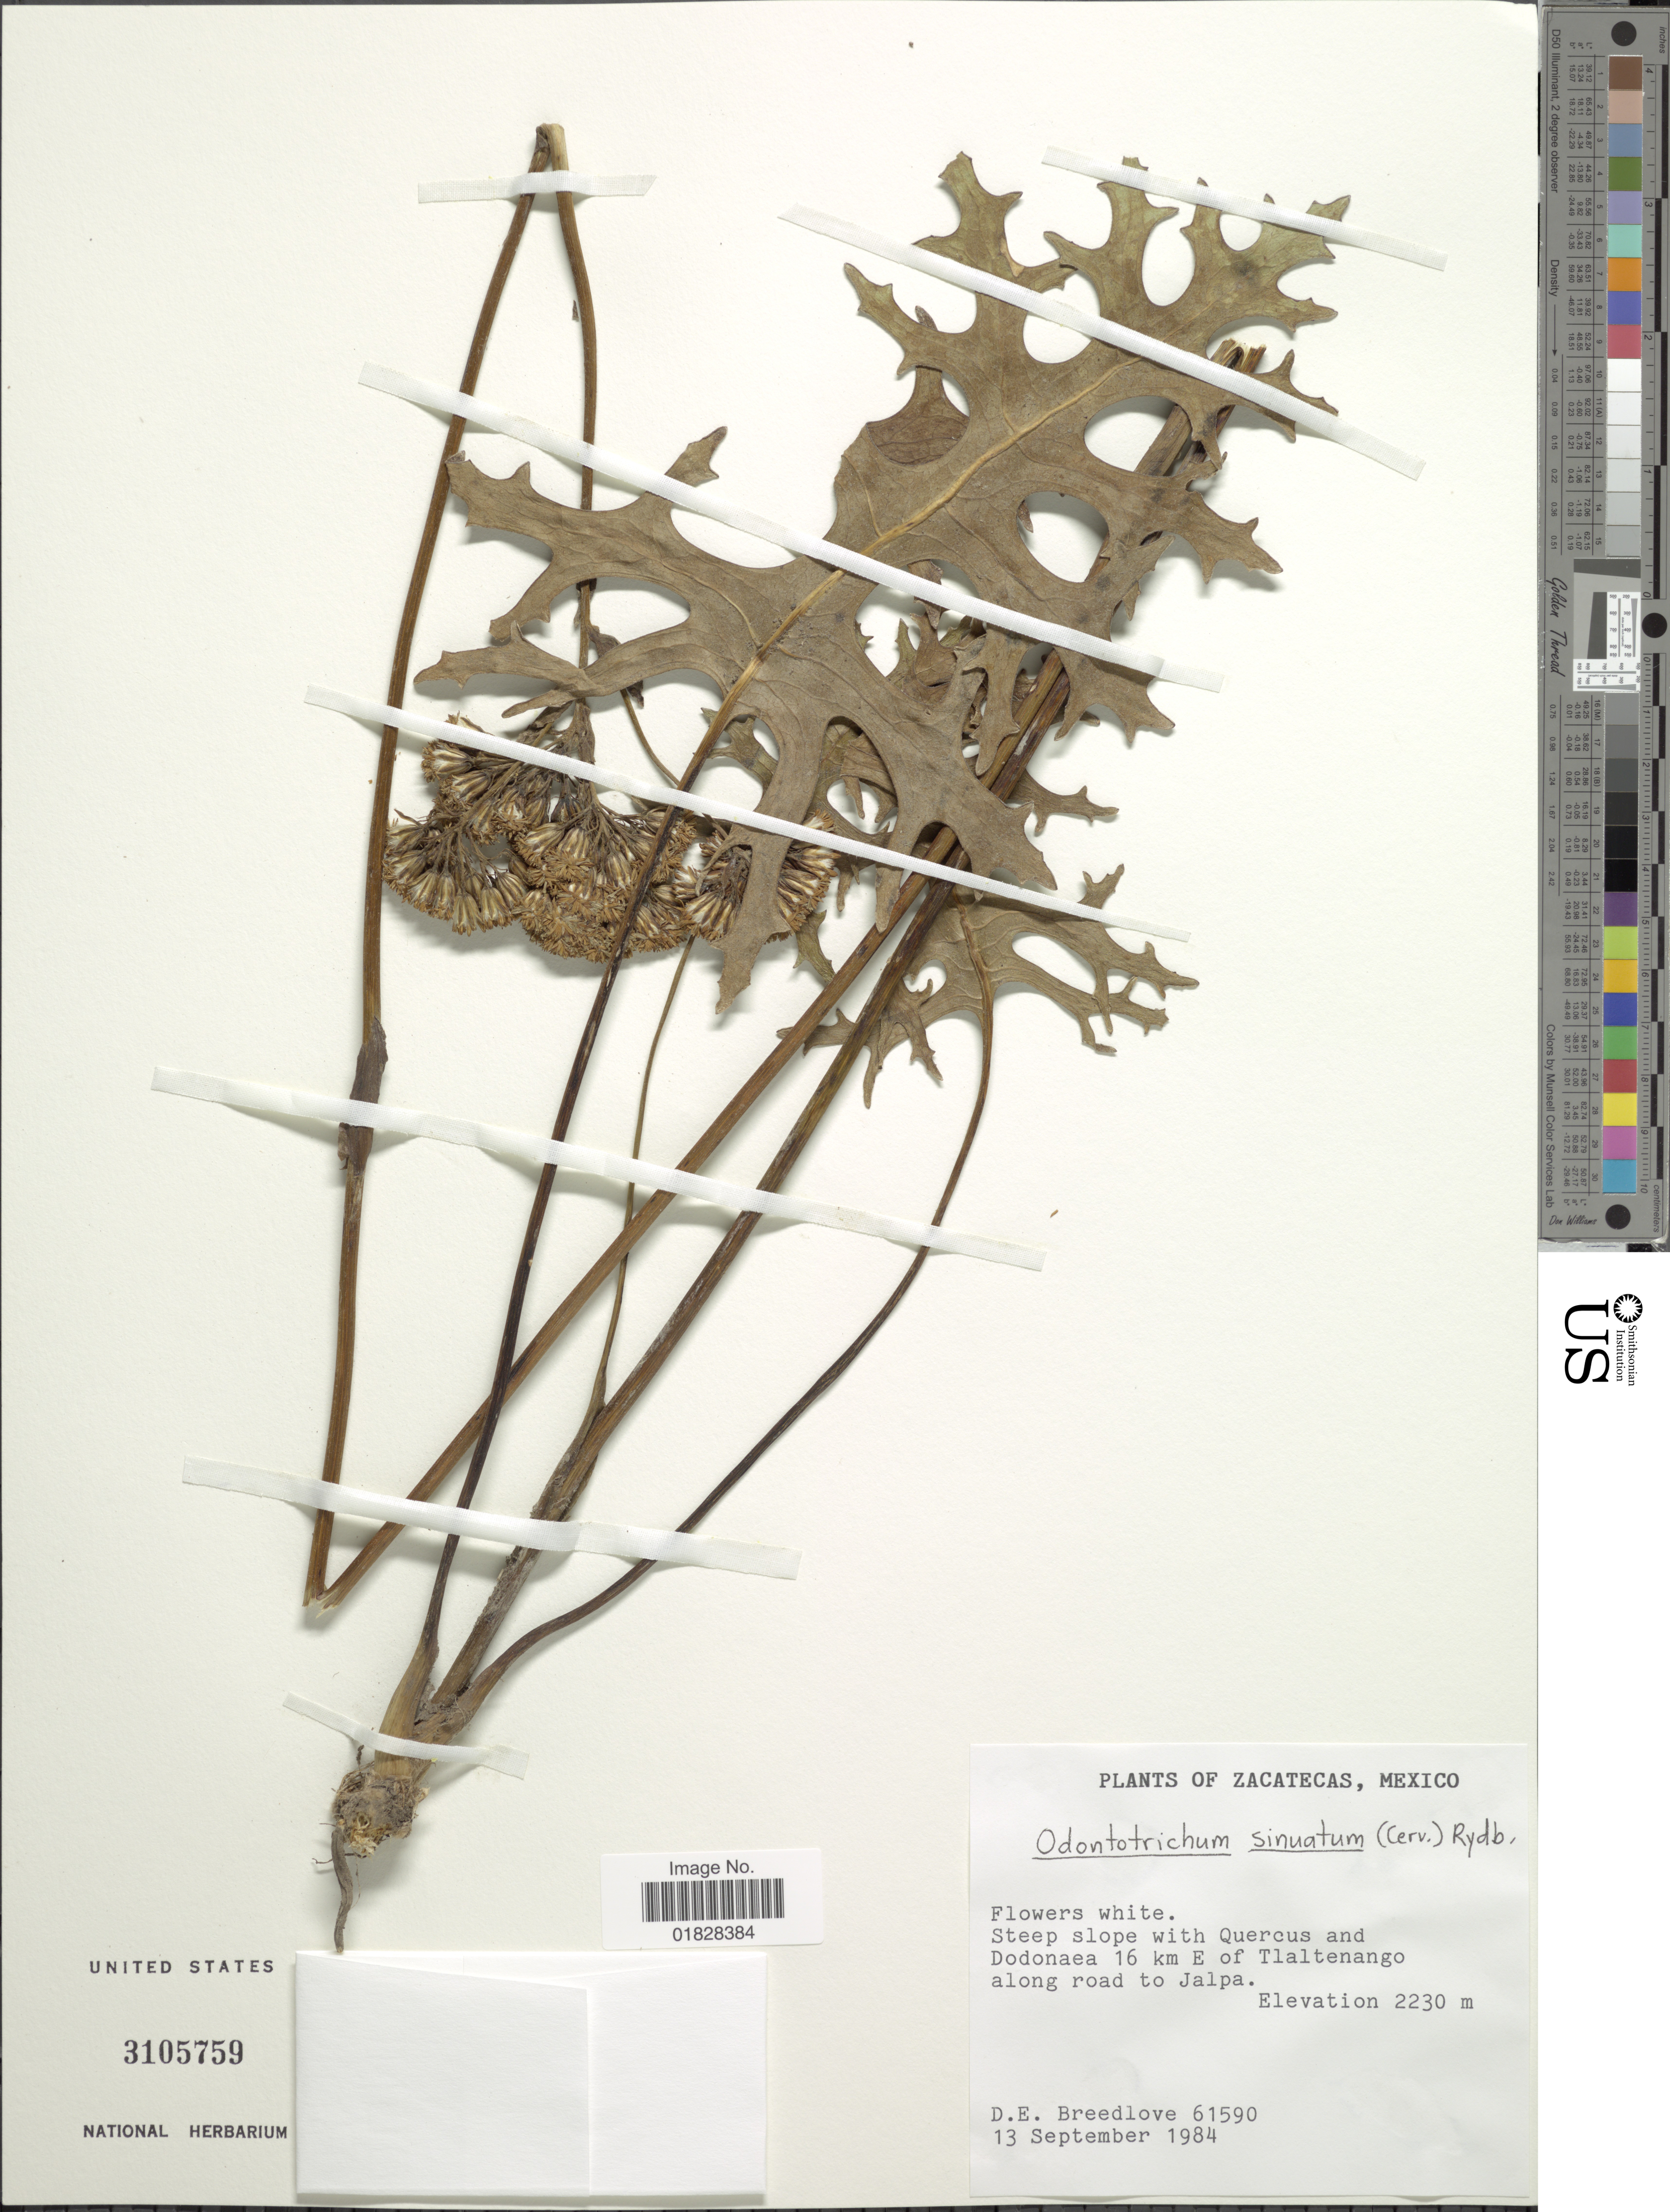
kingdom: Plantae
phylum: Tracheophyta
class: Magnoliopsida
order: Asterales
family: Asteraceae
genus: Psacalium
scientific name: Psacalium sinuatum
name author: (Cerv.) H. Rob. & Brettell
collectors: D. E. Breedlove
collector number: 61590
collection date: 1984-09-13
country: Mexico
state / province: Zacatecas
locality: Dodonaea 16 km E of Tlaltenango along road to Jalpa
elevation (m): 2230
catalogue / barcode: US 3105759